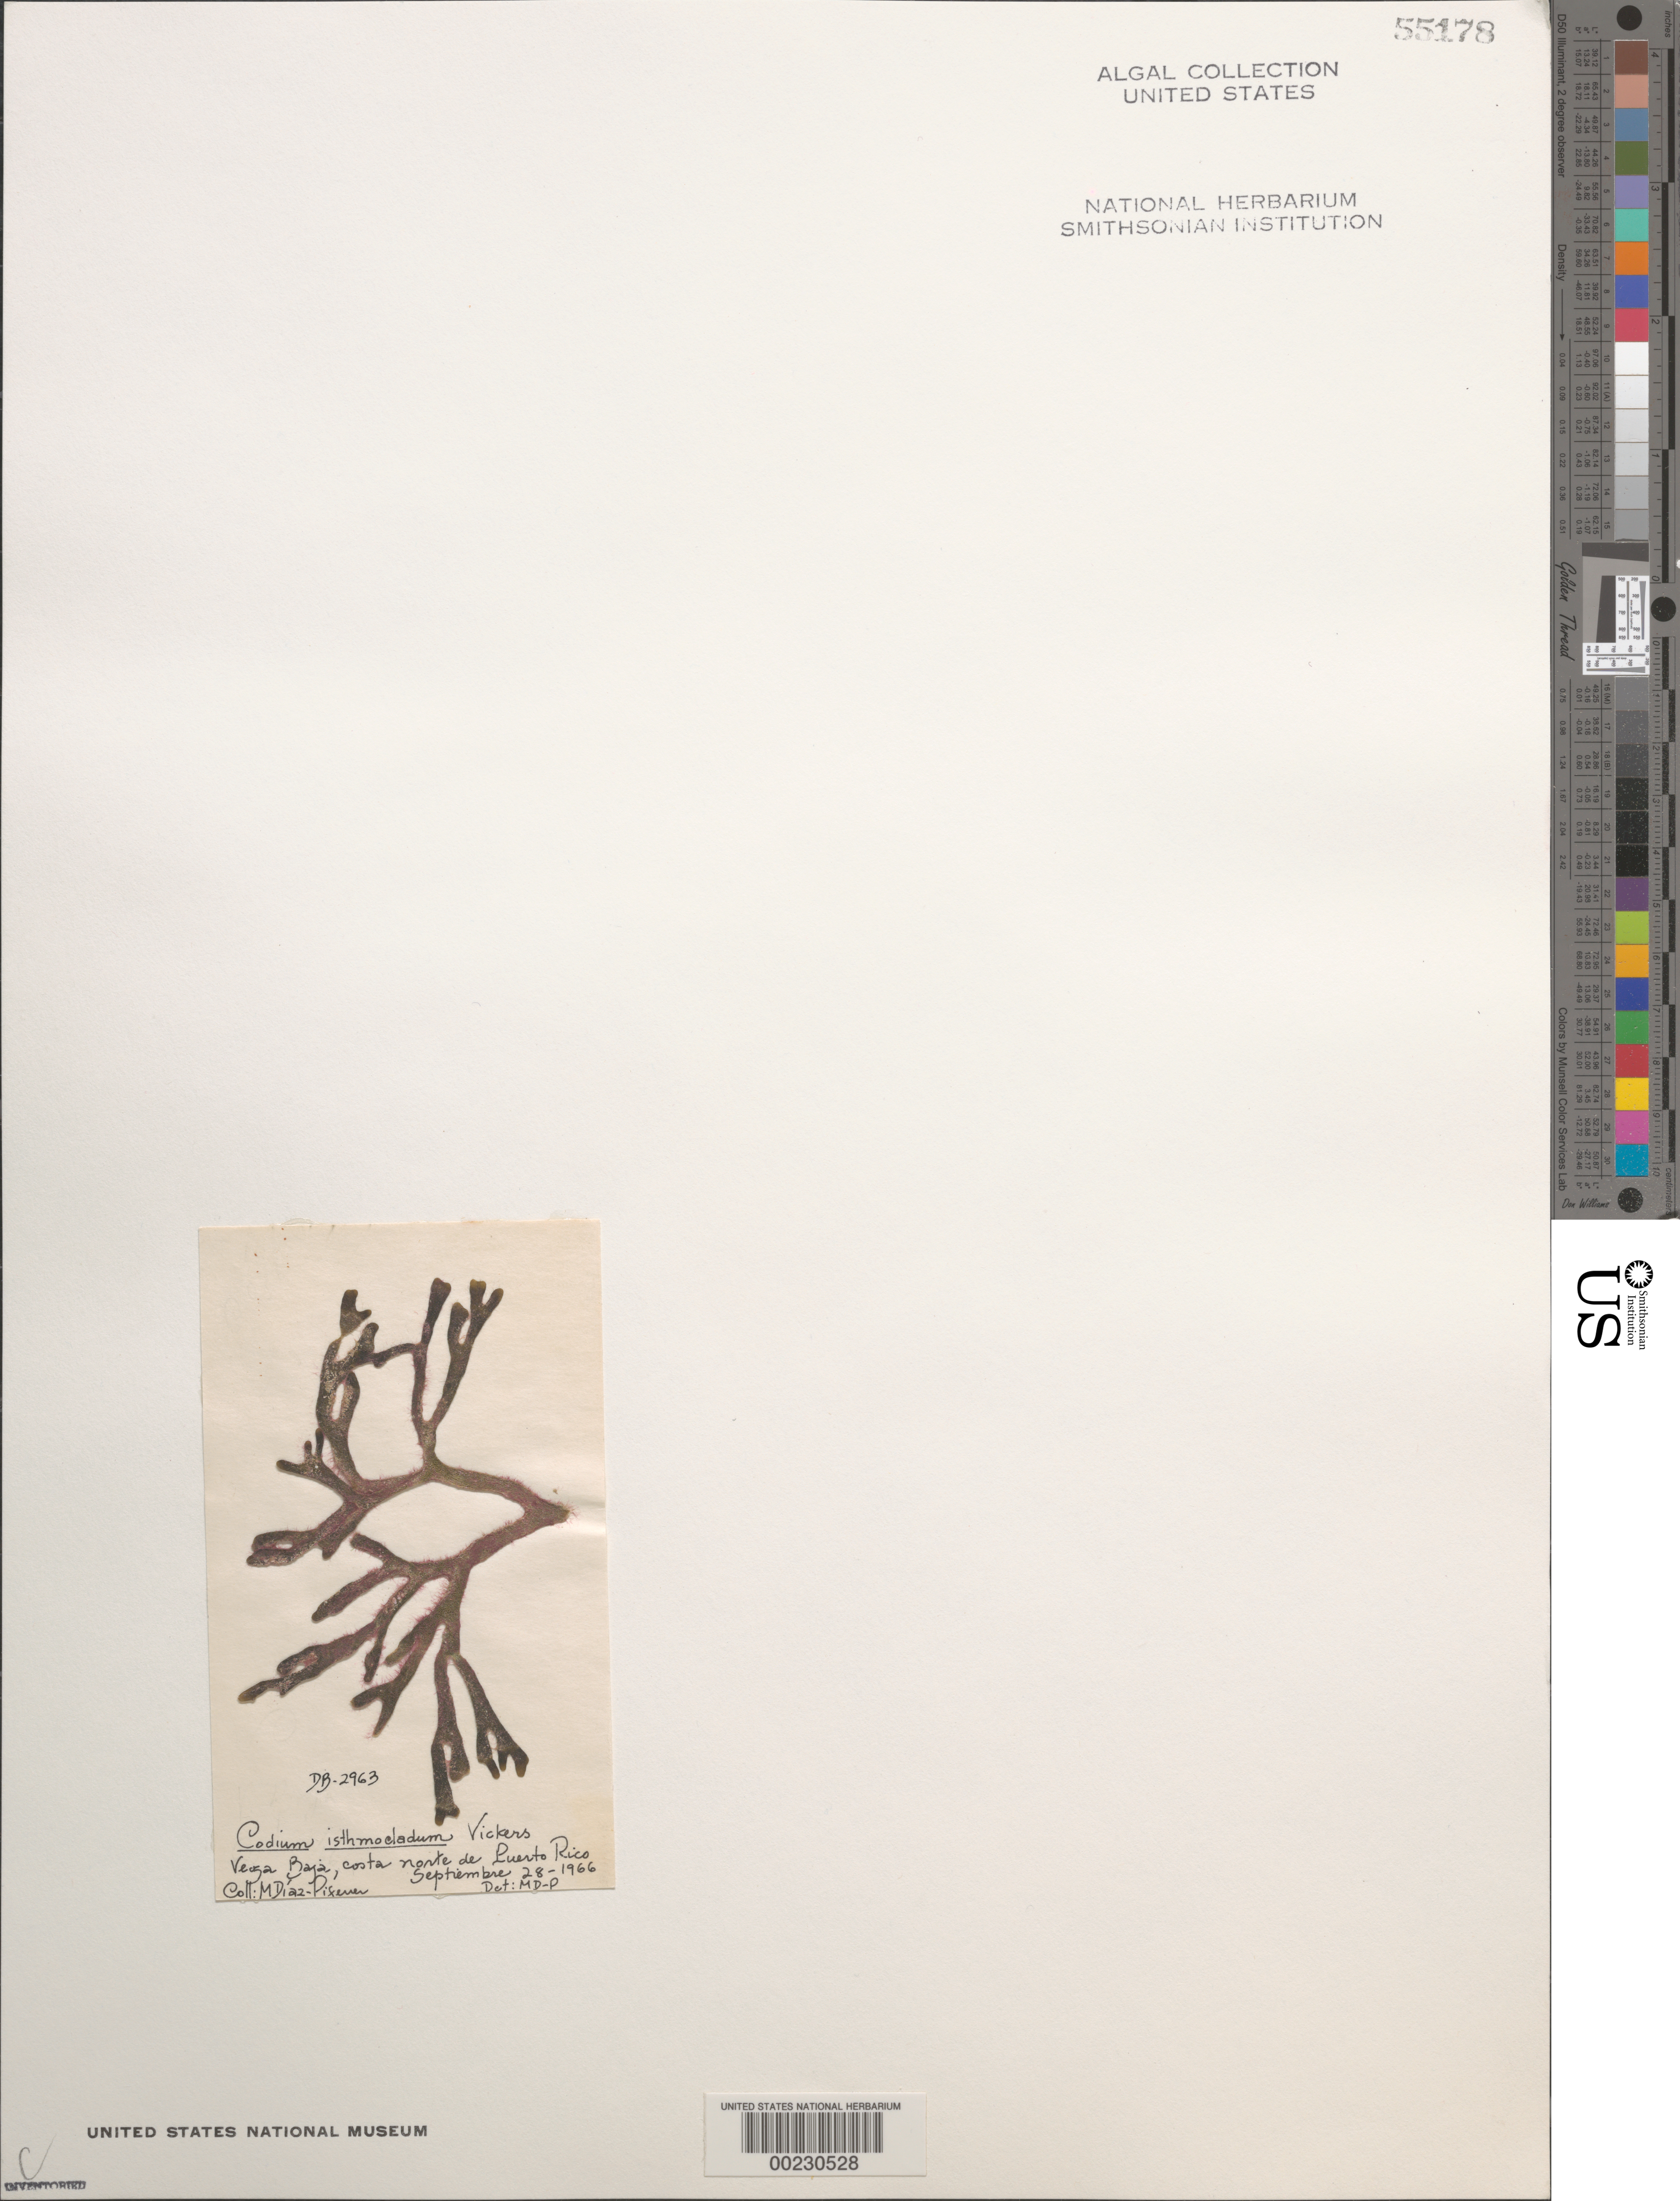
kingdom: Plantae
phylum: Chlorophyta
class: Ulvophyceae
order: Bryopsidales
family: Codiaceae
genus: Codium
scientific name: Codium isthmocladum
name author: Vickers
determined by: Diaz-Piferrer, M.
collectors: M. Diaz-Piferrer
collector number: Db-2963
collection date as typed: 28 Sep 1966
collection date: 1966-09-28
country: Puerto Rico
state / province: Vega Baja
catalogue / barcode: US 55178